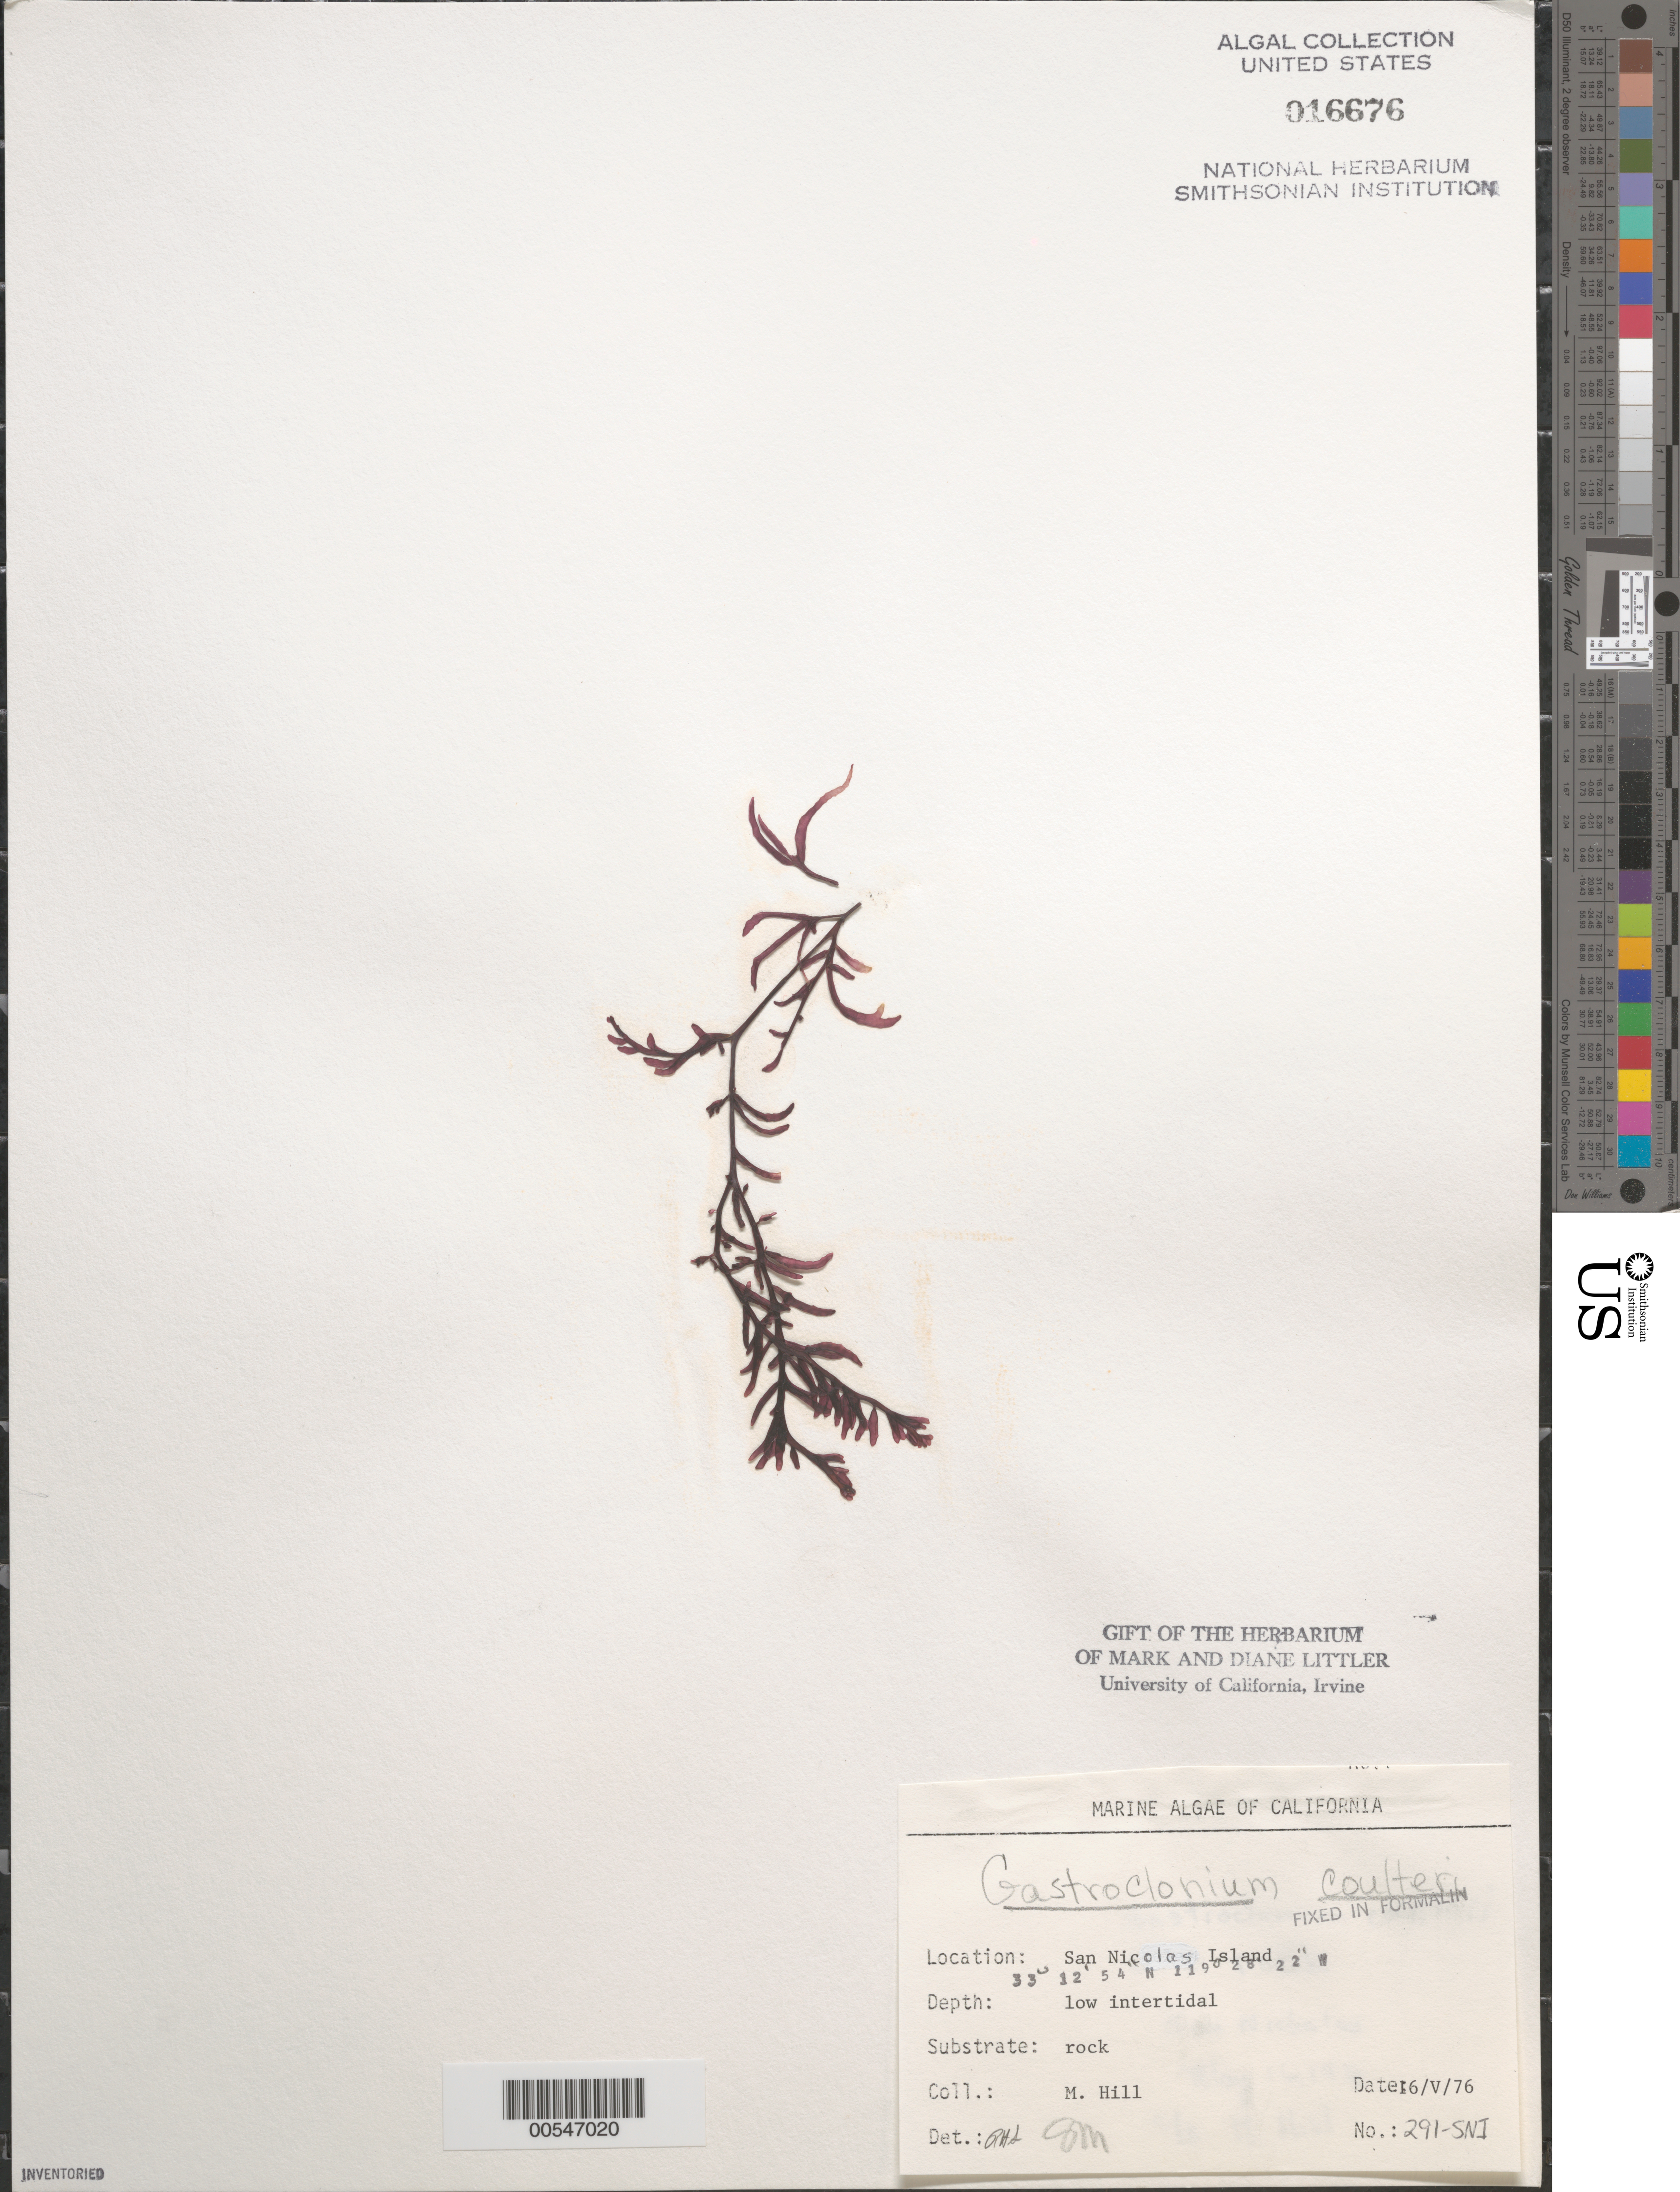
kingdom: Plantae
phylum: Rhodophyta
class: Florideophyceae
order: Rhodymeniales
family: Champiaceae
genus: Neogastroclonium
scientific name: Neogastroclonium subarticulatum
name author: (Turner) L. Le Gall et al.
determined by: Algae name updating Project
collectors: M. Hill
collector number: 291-sni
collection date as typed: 16 May 1976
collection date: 1976-05-16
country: United States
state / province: California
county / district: Ventura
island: San Nicolas Island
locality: Dutch Harbor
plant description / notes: BLM-SOCALBIGHT Rocky Intertidal Survey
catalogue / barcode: US 16676